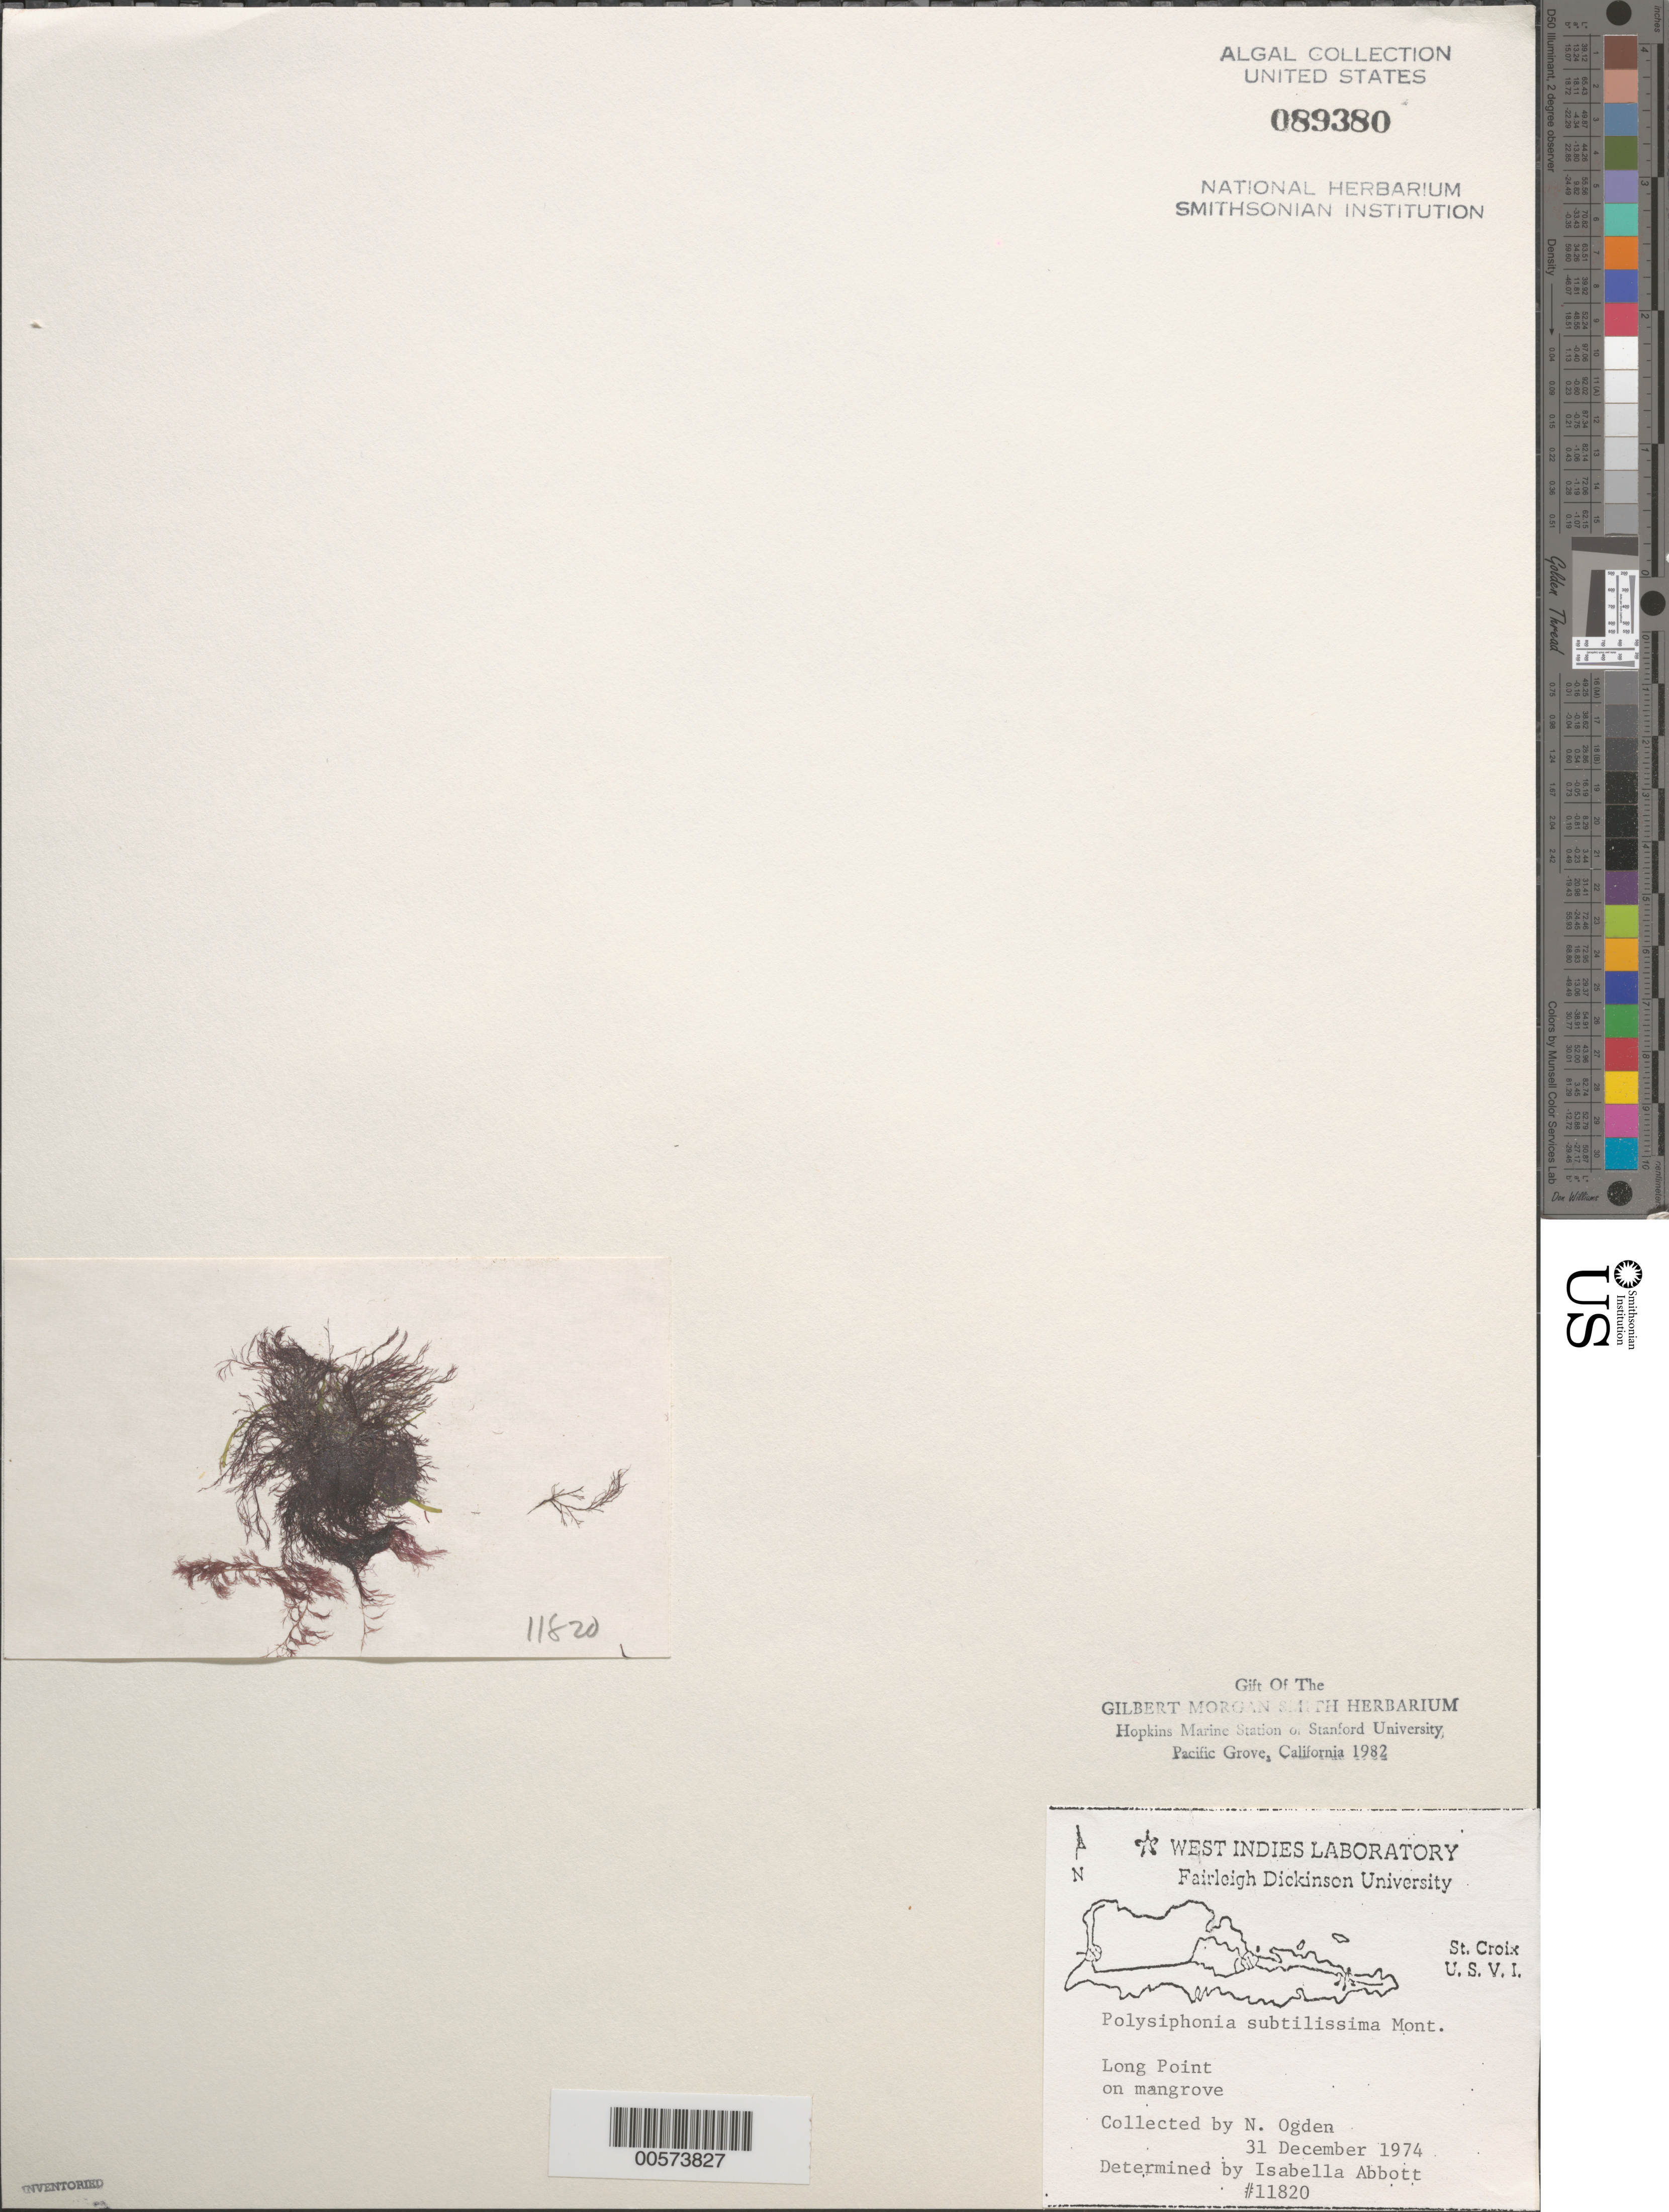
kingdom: Plantae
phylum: Rhodophyta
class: Florideophyceae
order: Ceramiales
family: Rhodomelaceae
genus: Polysiphonia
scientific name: Polysiphonia subtilissima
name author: Mont.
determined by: Abbott, Isabella A.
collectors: N. Ogden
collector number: IAA 11820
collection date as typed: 31 Dec 1974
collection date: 1974-12-31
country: U.S. Virgin Islands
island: St. Croix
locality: Long Point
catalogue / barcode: US 89380